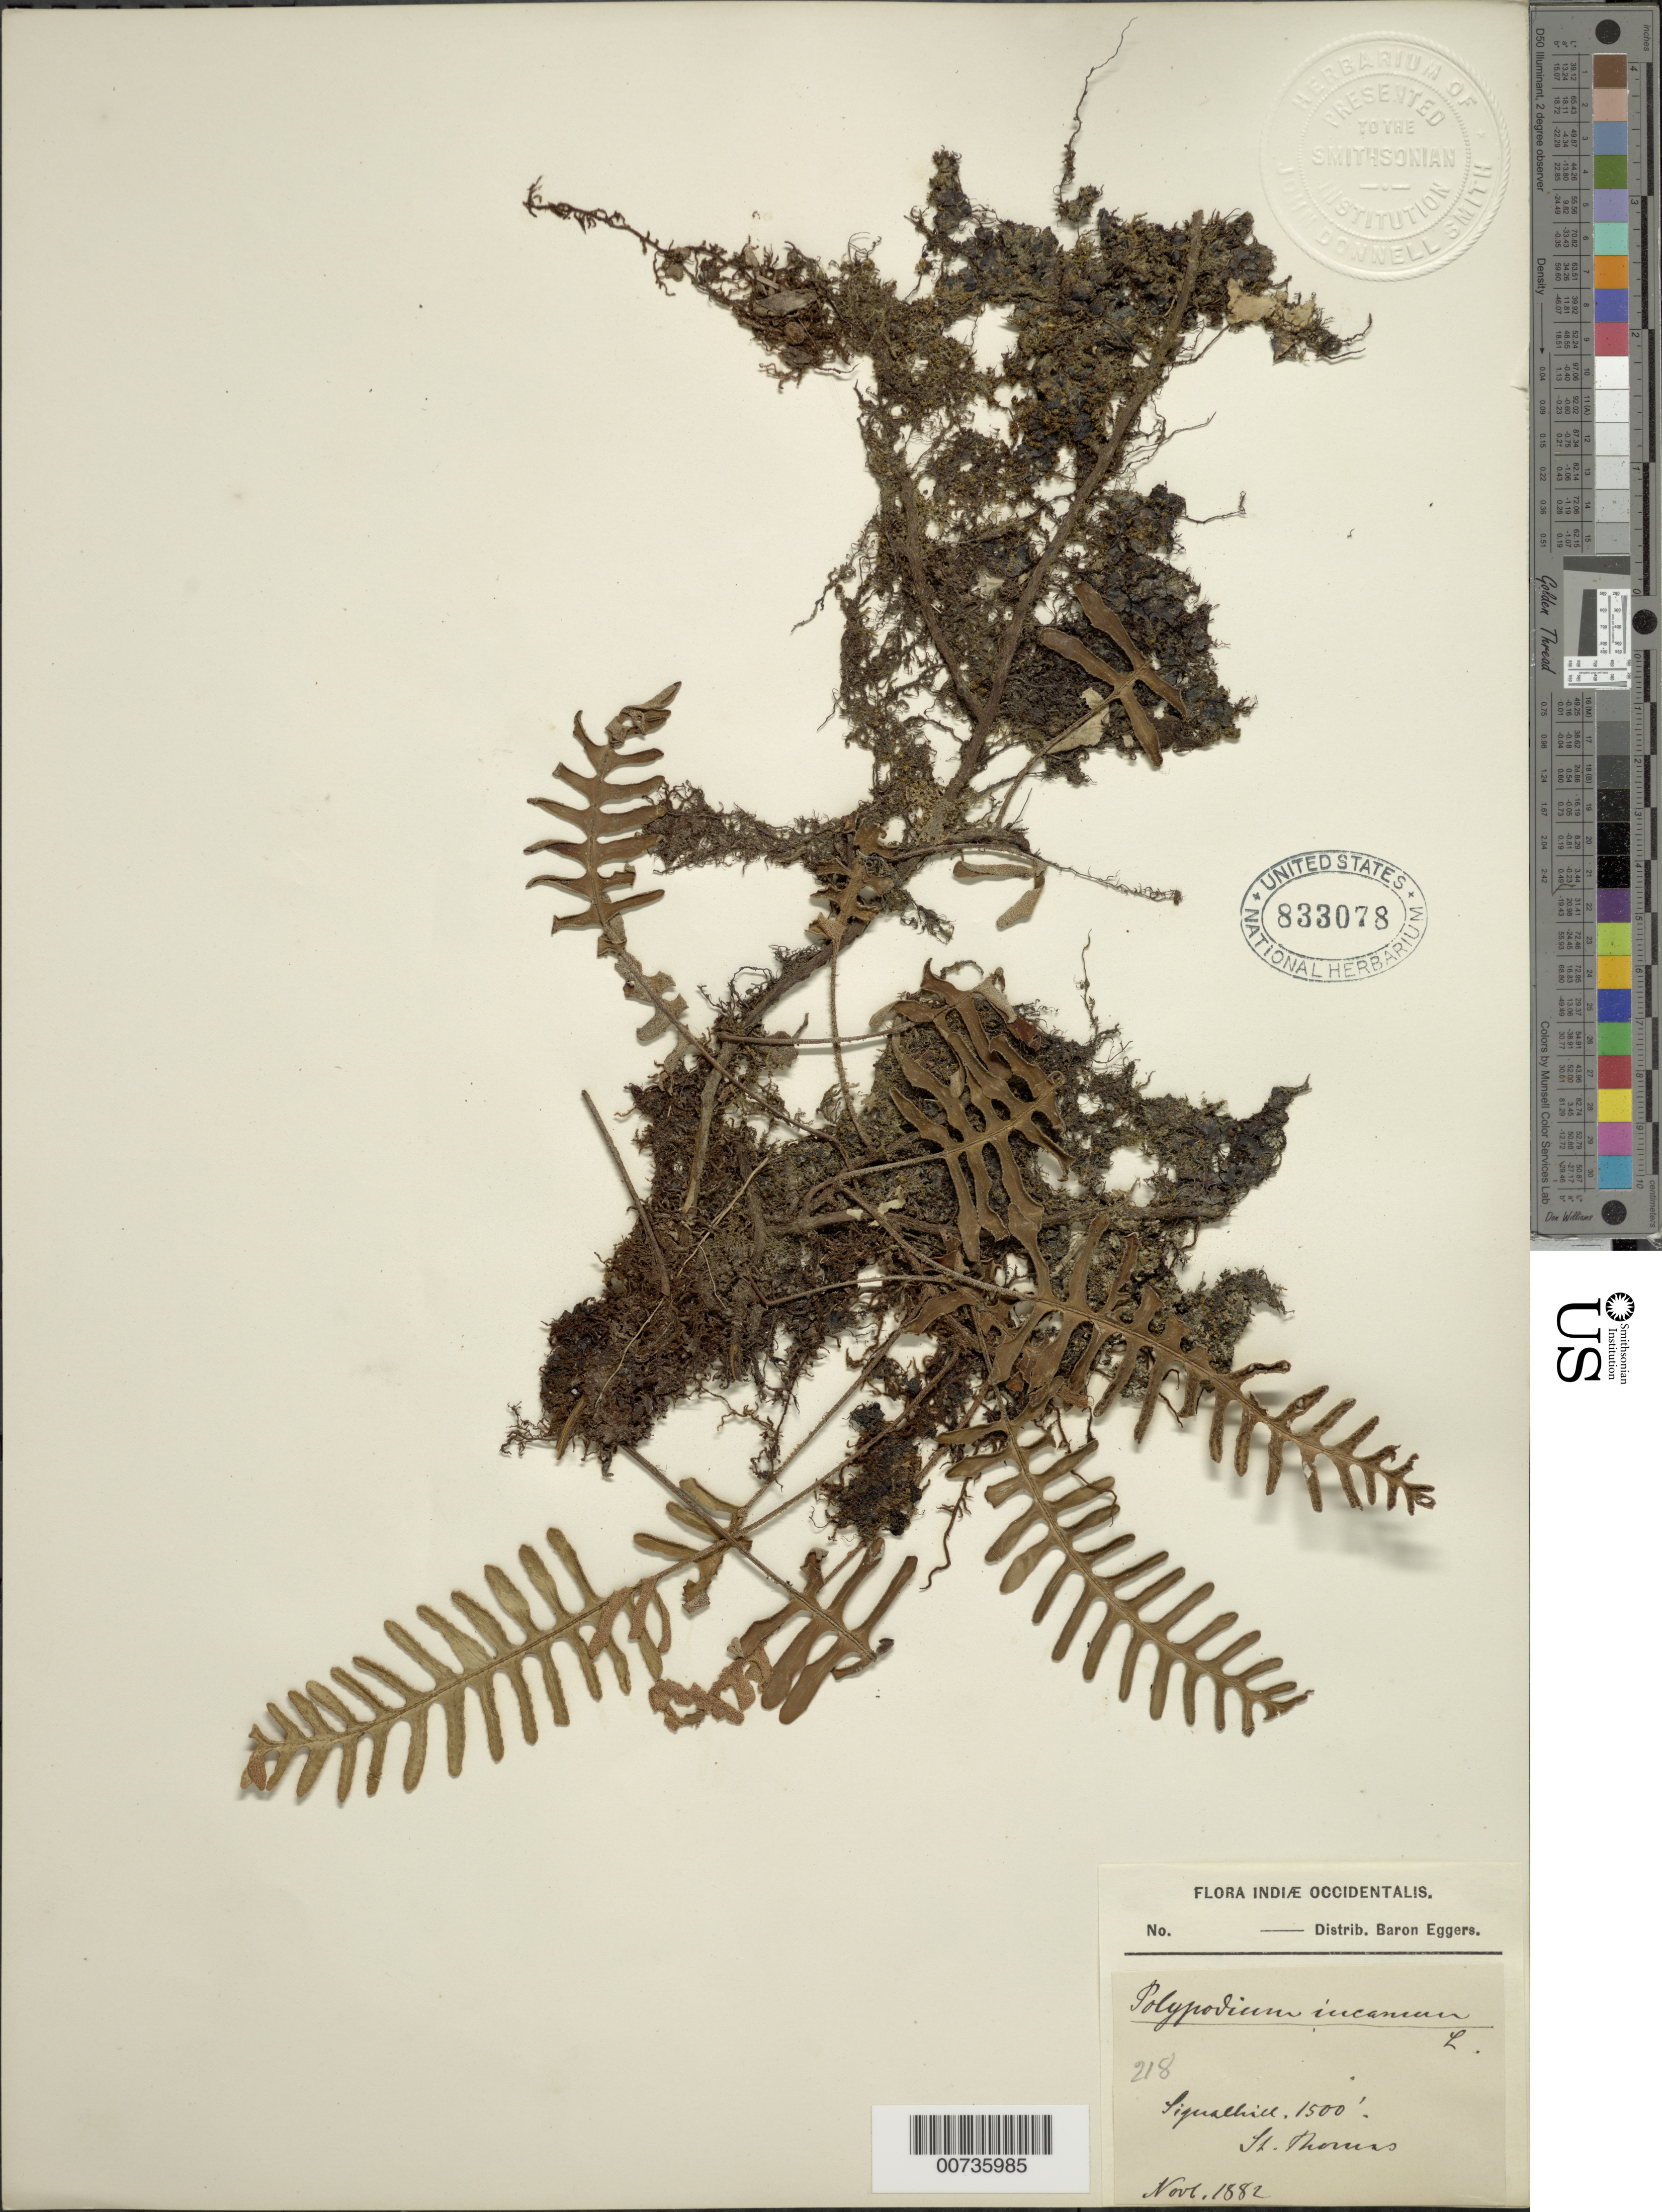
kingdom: Plantae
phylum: Tracheophyta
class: Polypodiopsida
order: Polypodiales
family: Polypodiaceae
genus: Pleopeltis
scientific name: Pleopeltis polypodioides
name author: (L.) E.G. Andrews & Windham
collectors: H. F. A. von Eggers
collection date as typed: Nov 1882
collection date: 1882-11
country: U.S. Virgin Islands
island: St. Thomas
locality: Signal Hill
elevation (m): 457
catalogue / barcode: US 833078